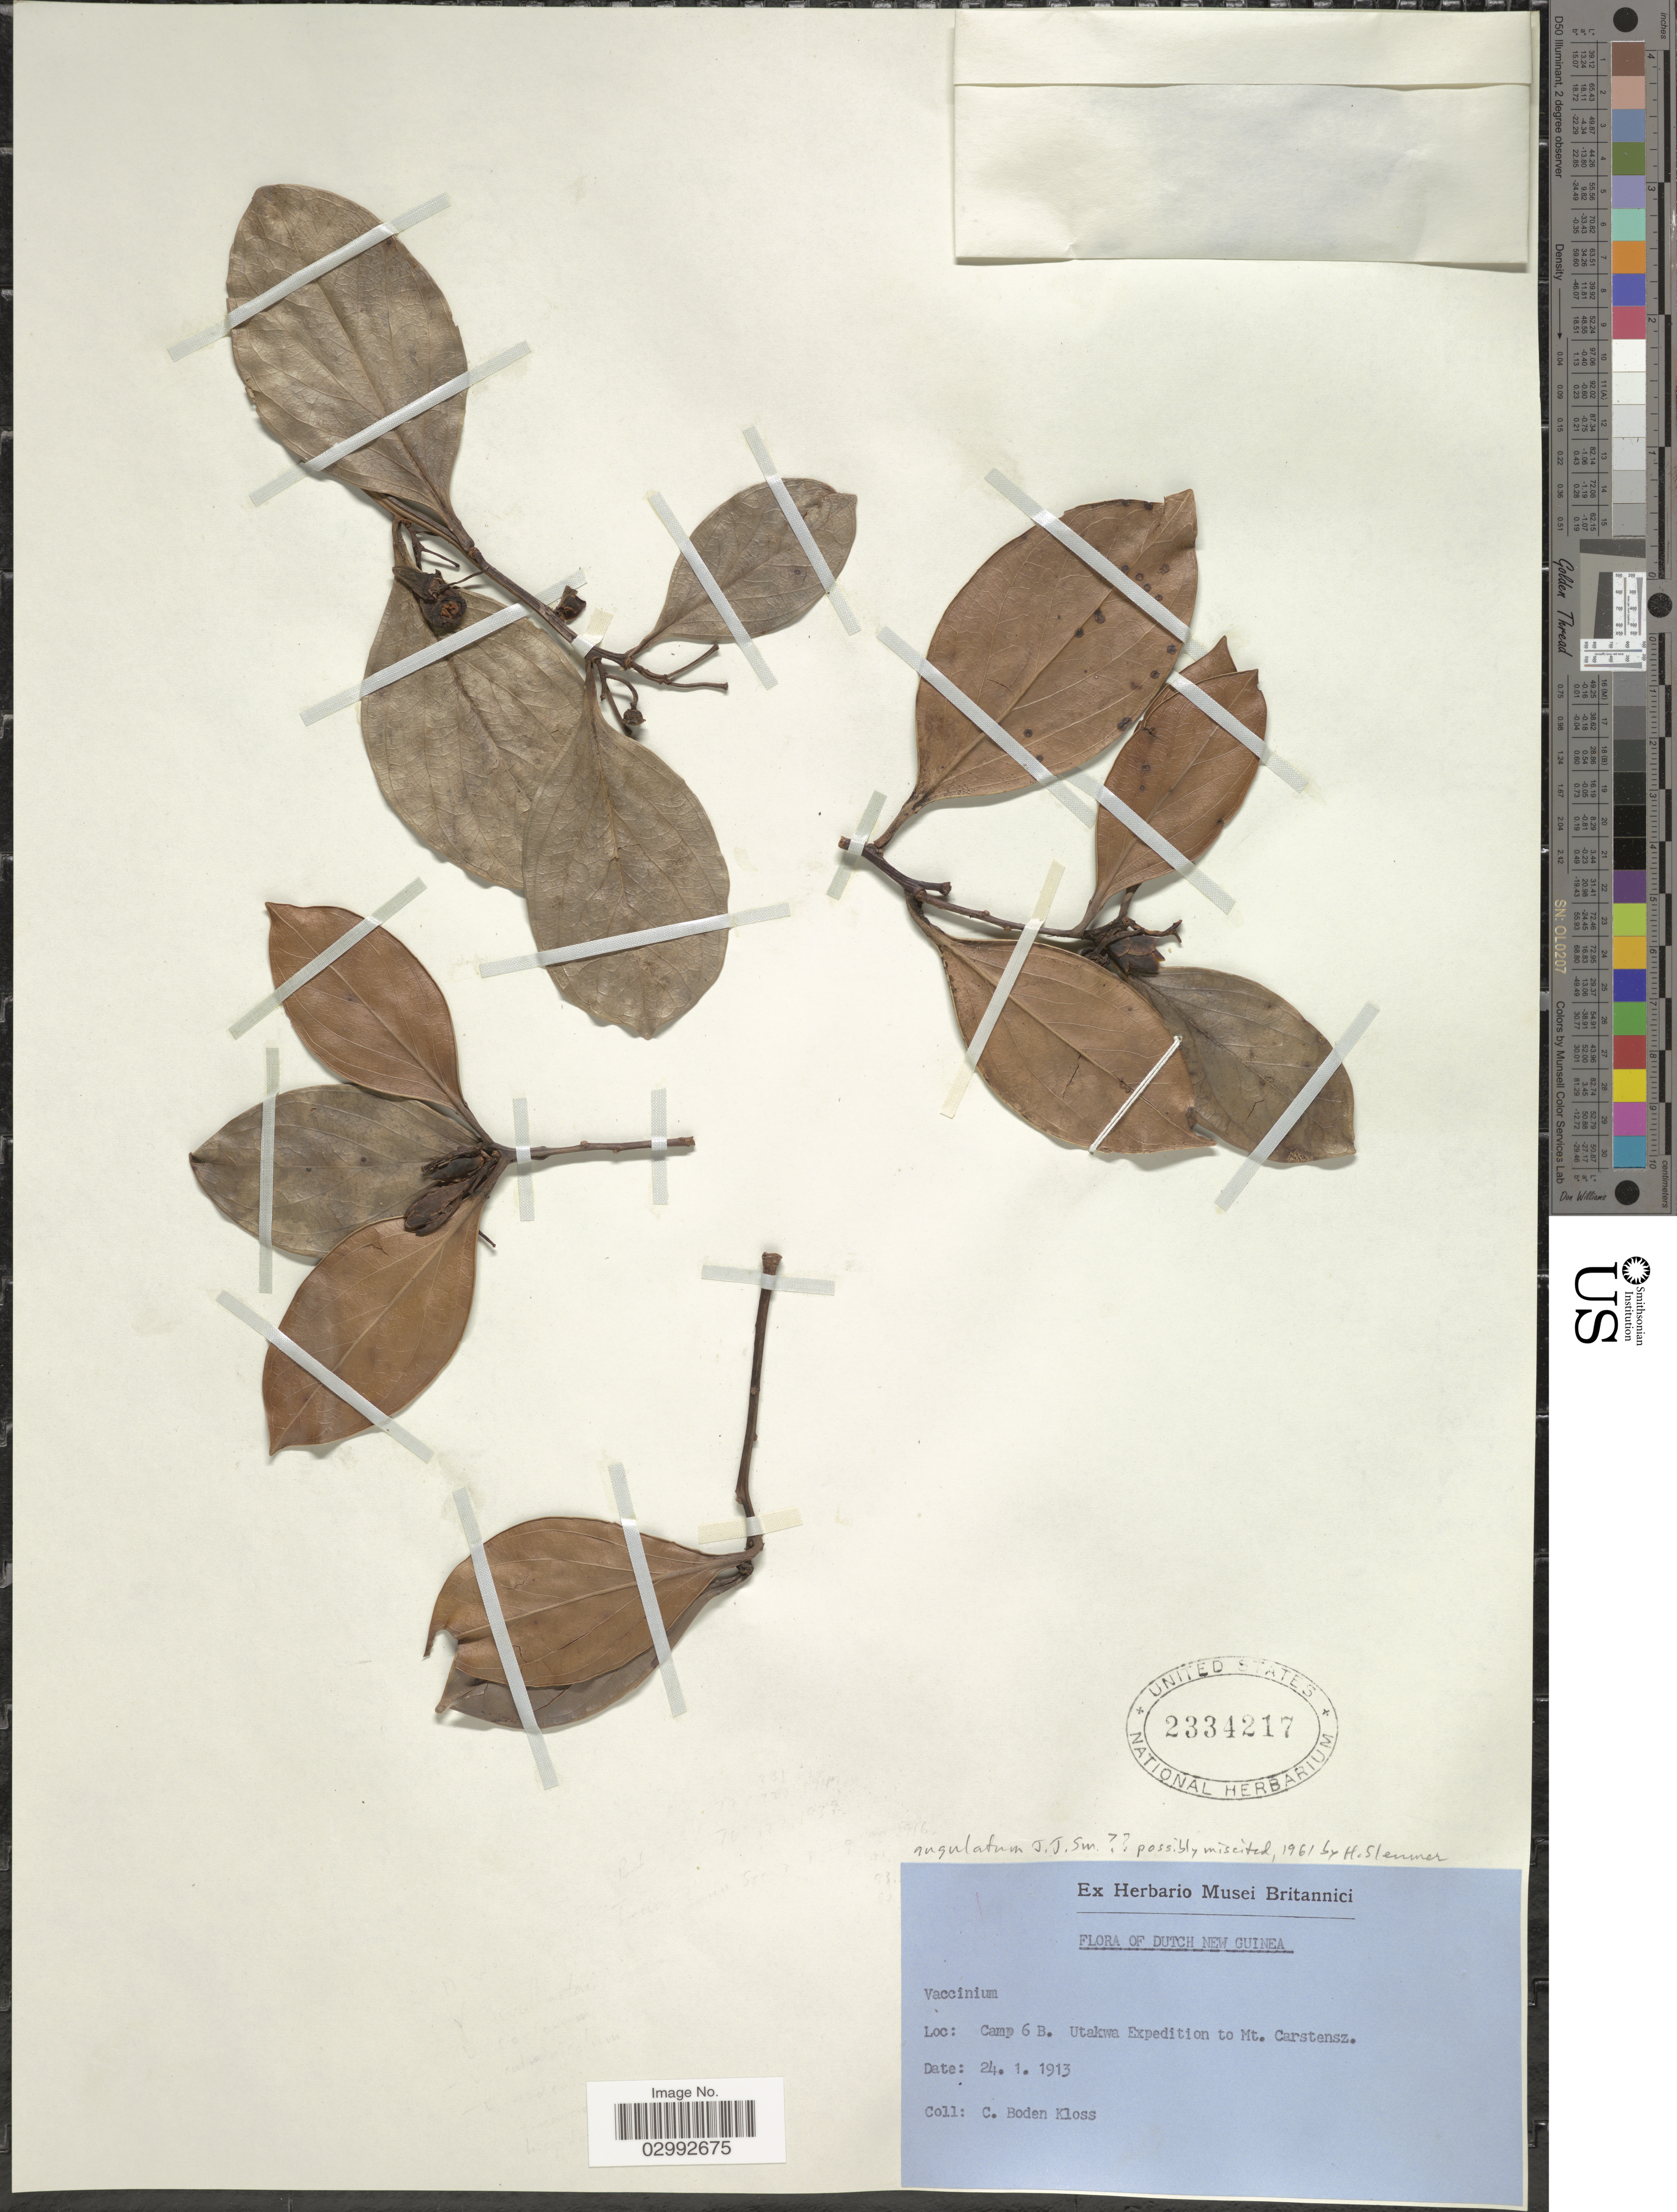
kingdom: Plantae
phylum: Tracheophyta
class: Magnoliopsida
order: Ericales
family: Ericaceae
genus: Vaccinium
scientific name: Vaccinium sp.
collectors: C. Kloss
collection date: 1913-01-24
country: Indonesia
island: New Guinea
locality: Dutch New Guinea, Camp 6 B, Utakwa, Mt. Carstensz.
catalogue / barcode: US 2334217